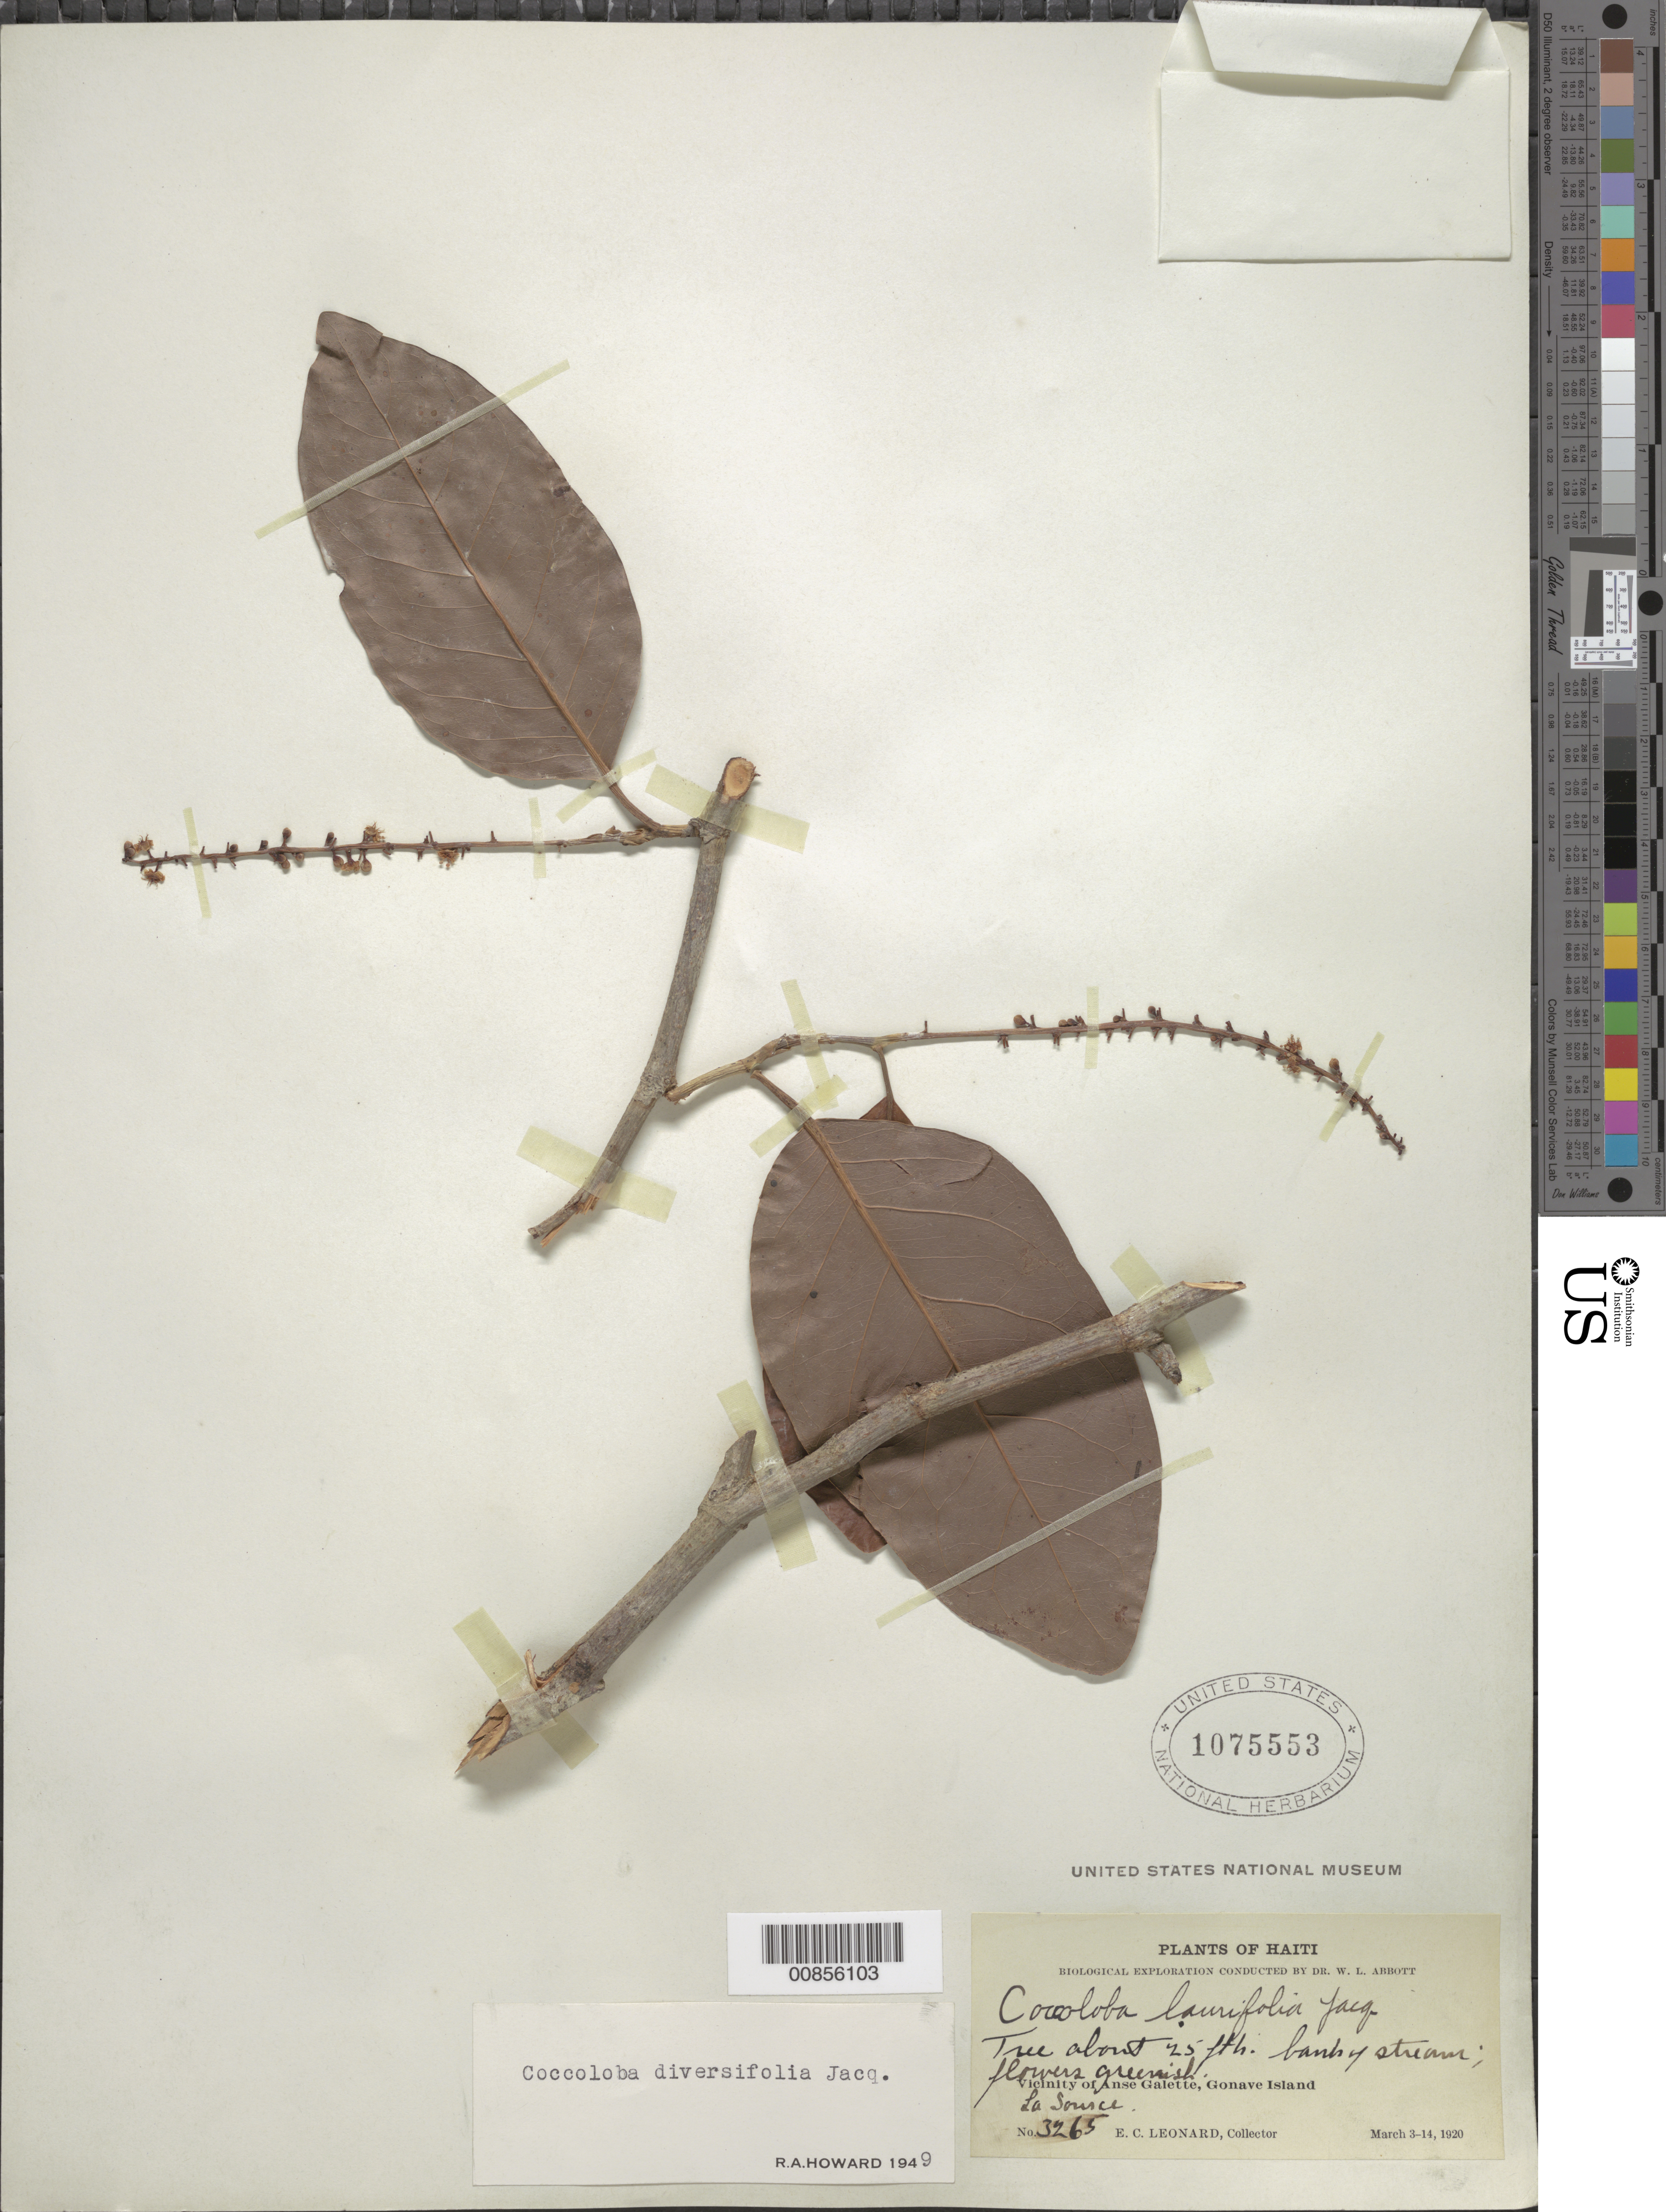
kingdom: Plantae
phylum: Tracheophyta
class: Magnoliopsida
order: Caryophyllales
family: Polygonaceae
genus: Coccoloba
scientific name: Coccoloba diversifolia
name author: Jacq.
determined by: Howard, R. A.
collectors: E. C. Leonard & W. L. Abbott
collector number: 3265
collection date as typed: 03 Mar 1920 to 14 Mar 1920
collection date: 1920-03-03/1920-03-14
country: Haiti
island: Gonave I.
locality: Vicinity of Anse Galette, Gonave Island. La Source.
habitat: Banks of stream.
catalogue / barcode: US 1075553